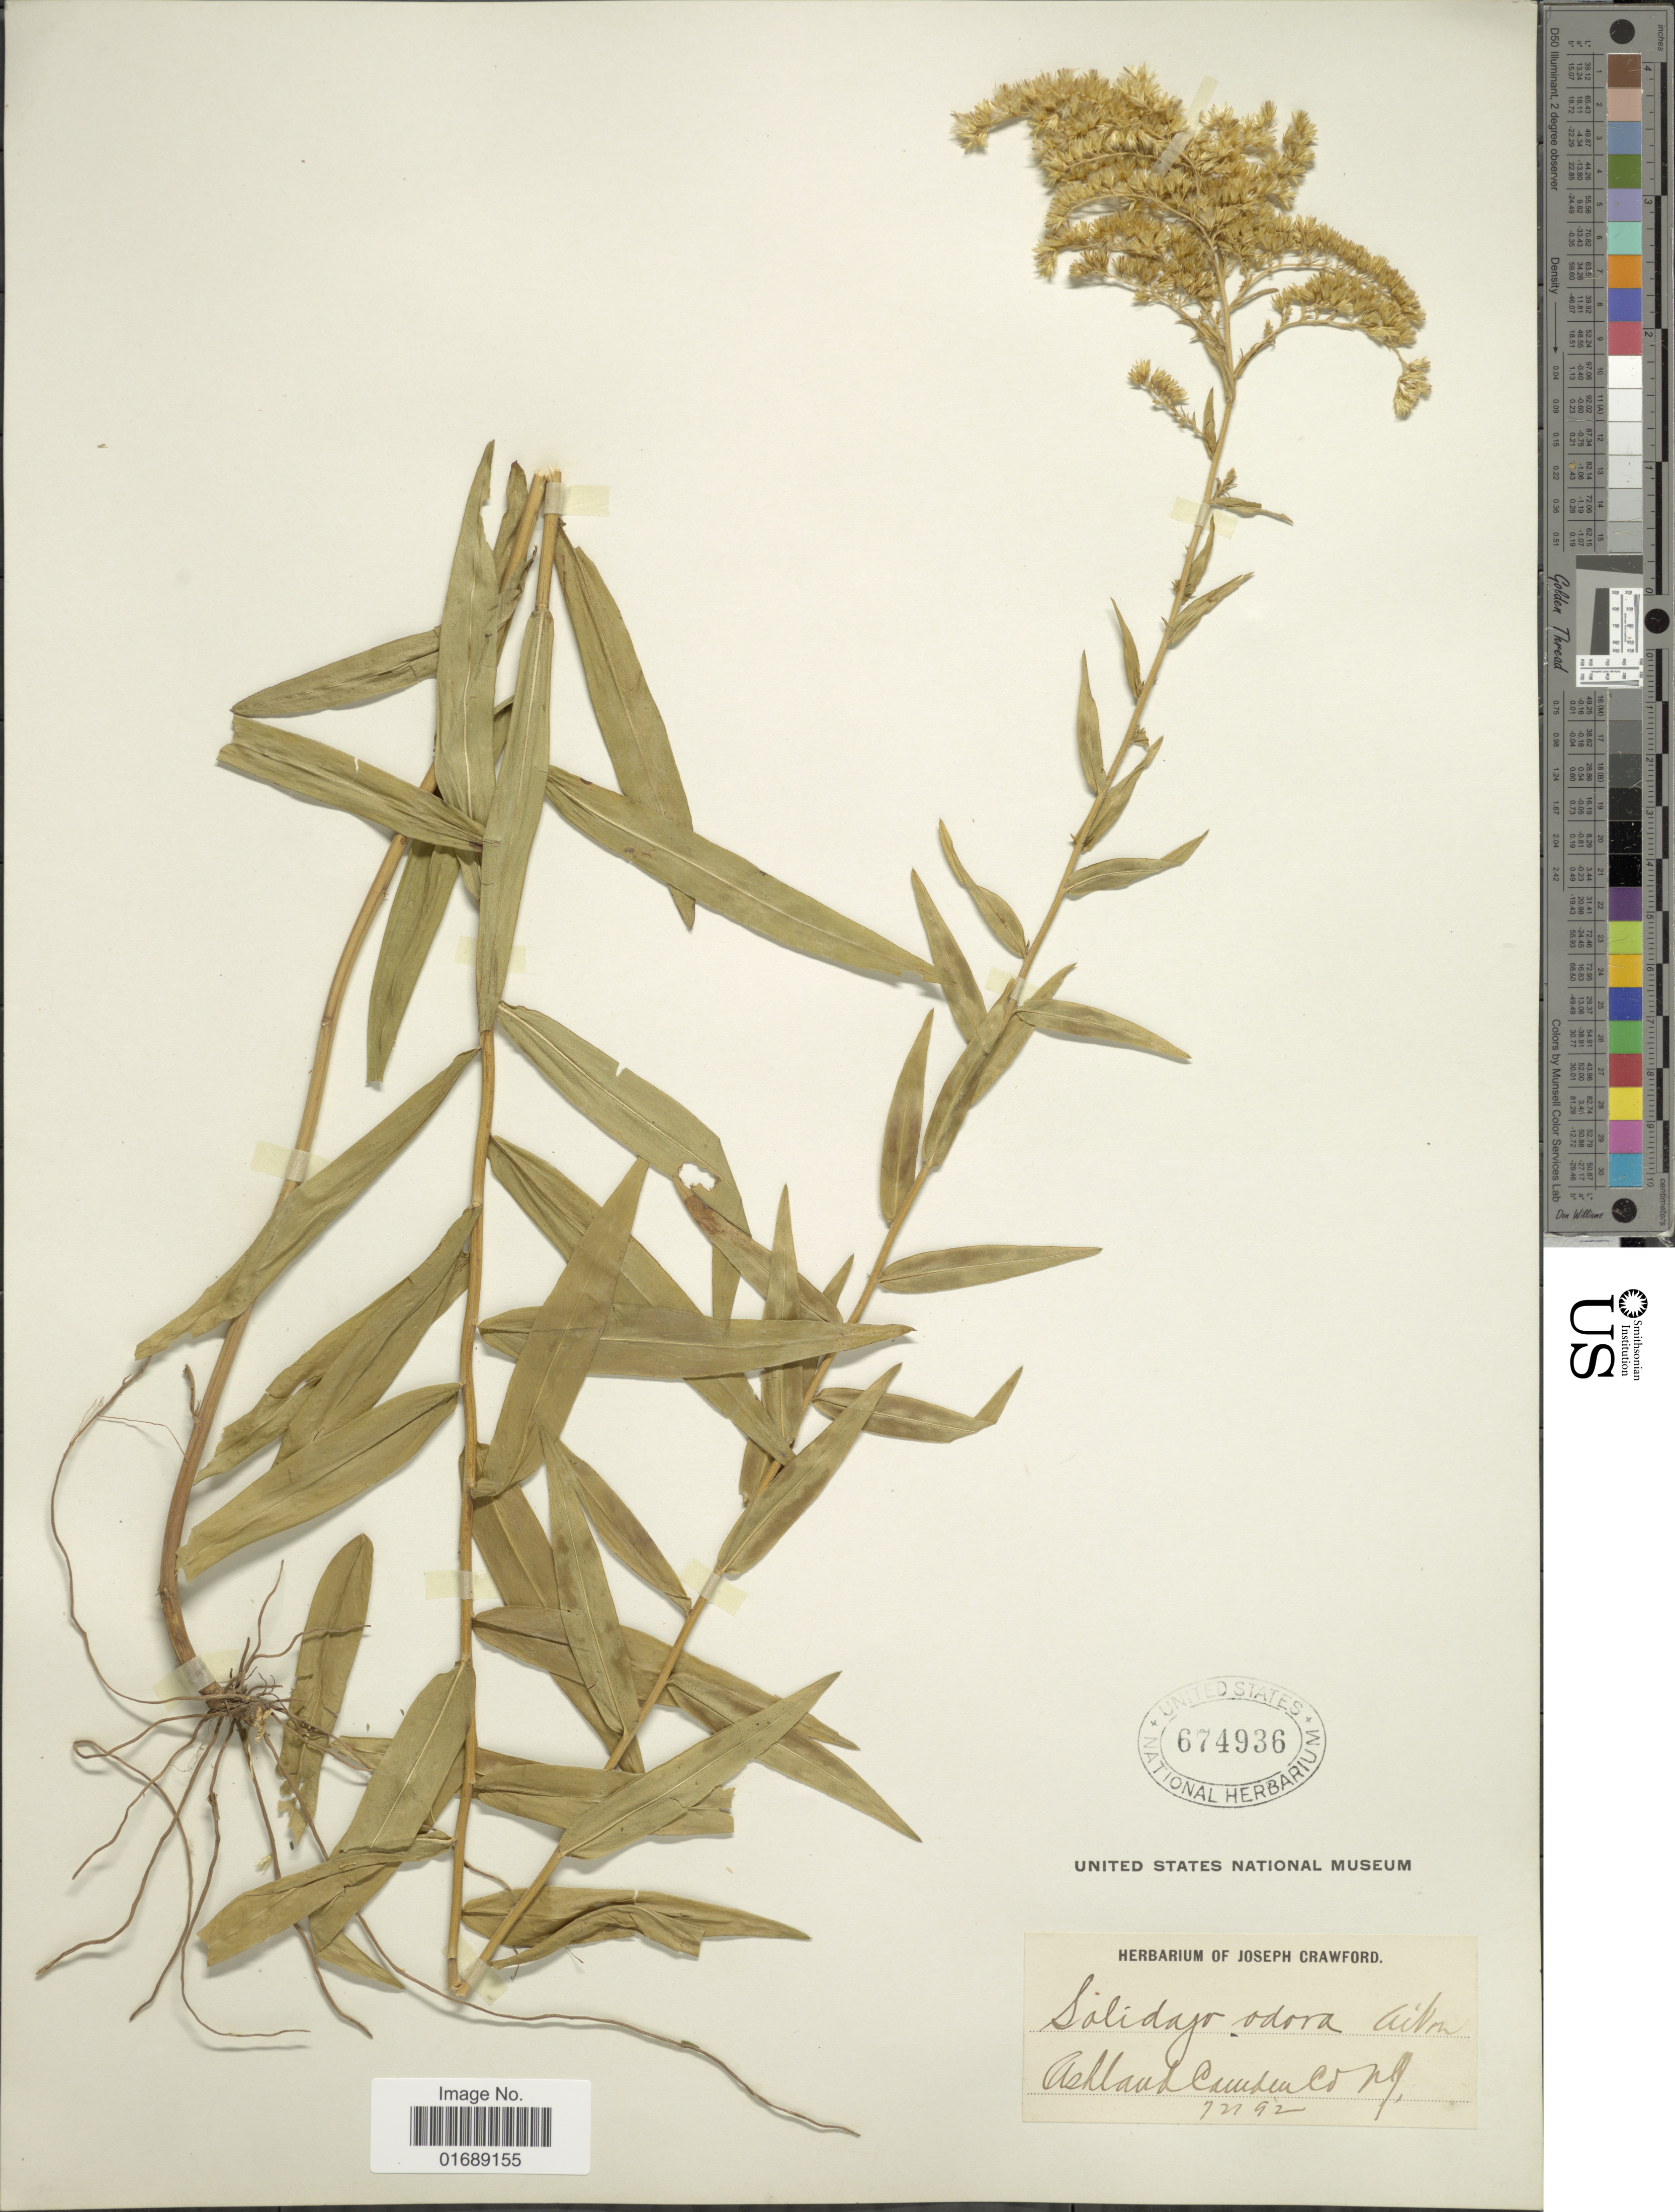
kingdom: Plantae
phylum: Tracheophyta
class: Magnoliopsida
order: Asterales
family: Asteraceae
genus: Solidago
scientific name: Solidago odora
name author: Aiton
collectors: ex herb. Joseph Crawford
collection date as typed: Transcribed d/m/y: 21/7/92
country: United States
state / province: New Jersey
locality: Ashland Camden Co.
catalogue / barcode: US 674936